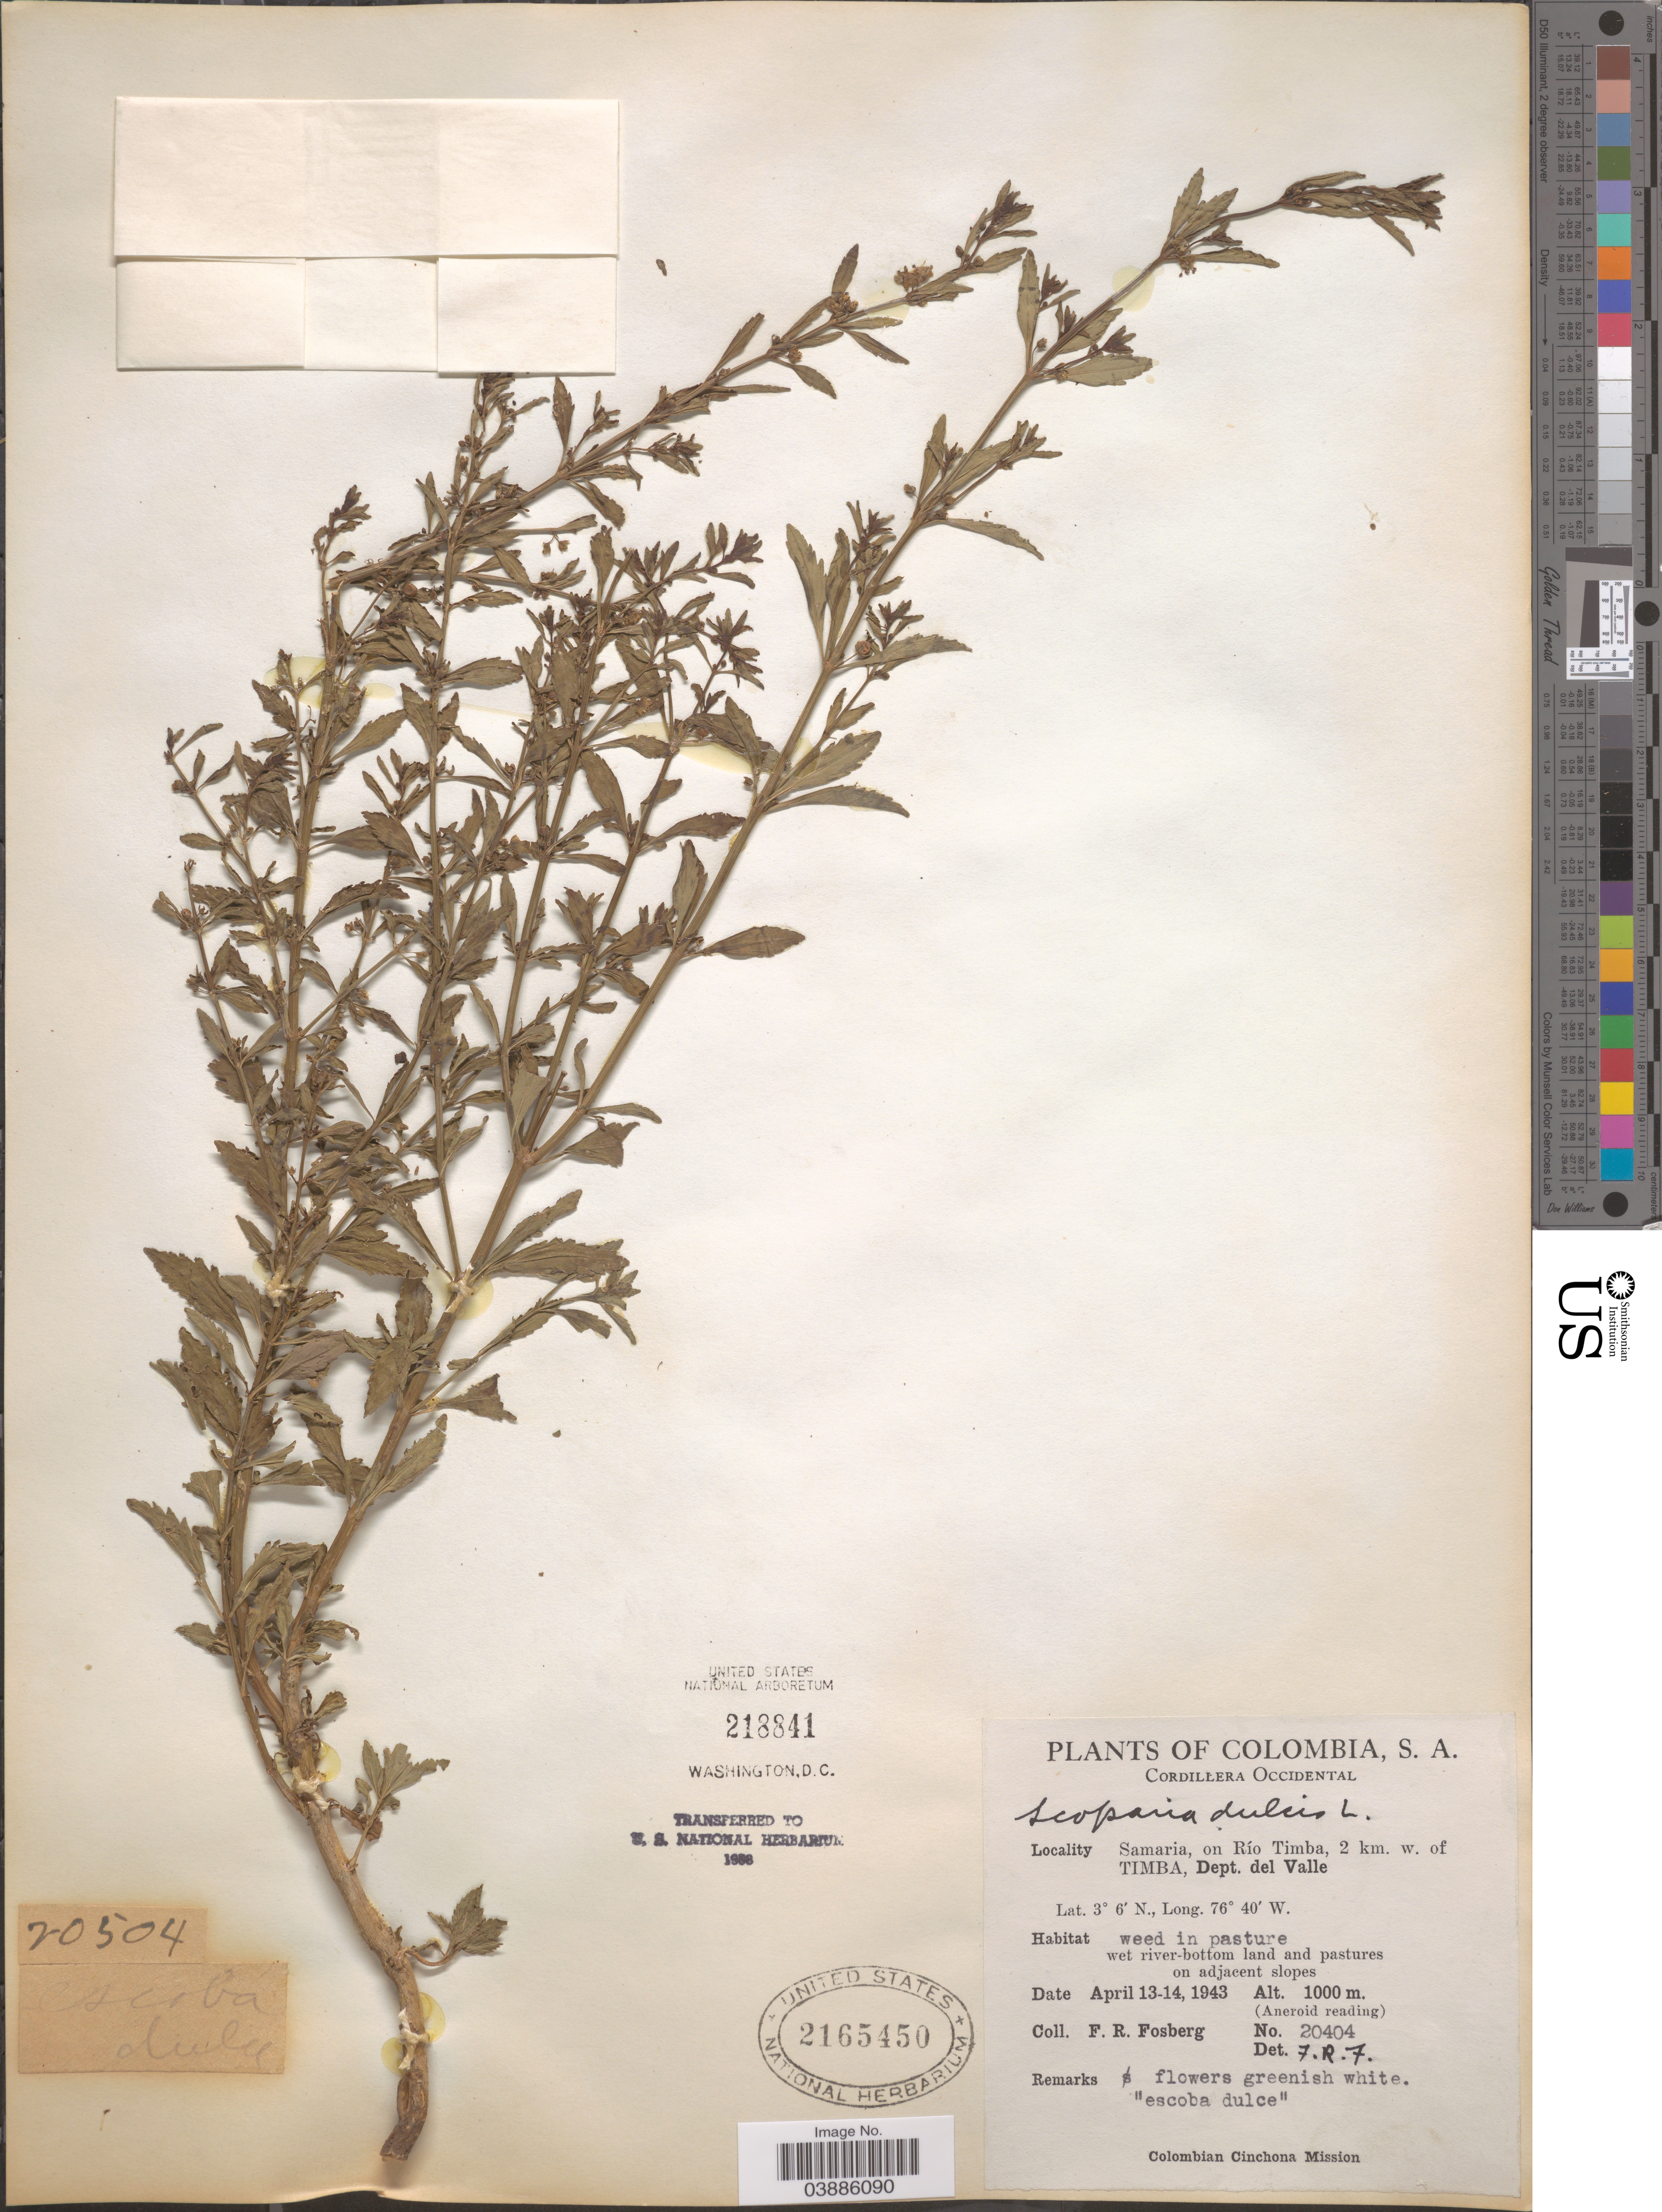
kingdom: Plantae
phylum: Tracheophyta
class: Magnoliopsida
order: Lamiales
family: Plantaginaceae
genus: Scoparia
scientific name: Scoparia dulcis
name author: L.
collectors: F. R. Fosberg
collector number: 20404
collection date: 1943-04-13/1943-04-14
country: Colombia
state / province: Valle del Cauca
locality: Cordillera Occidental. Samaria, on Río Timba, 2 km. w. of Timba, Dept. del Valle.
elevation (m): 1000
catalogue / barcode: US 2165450